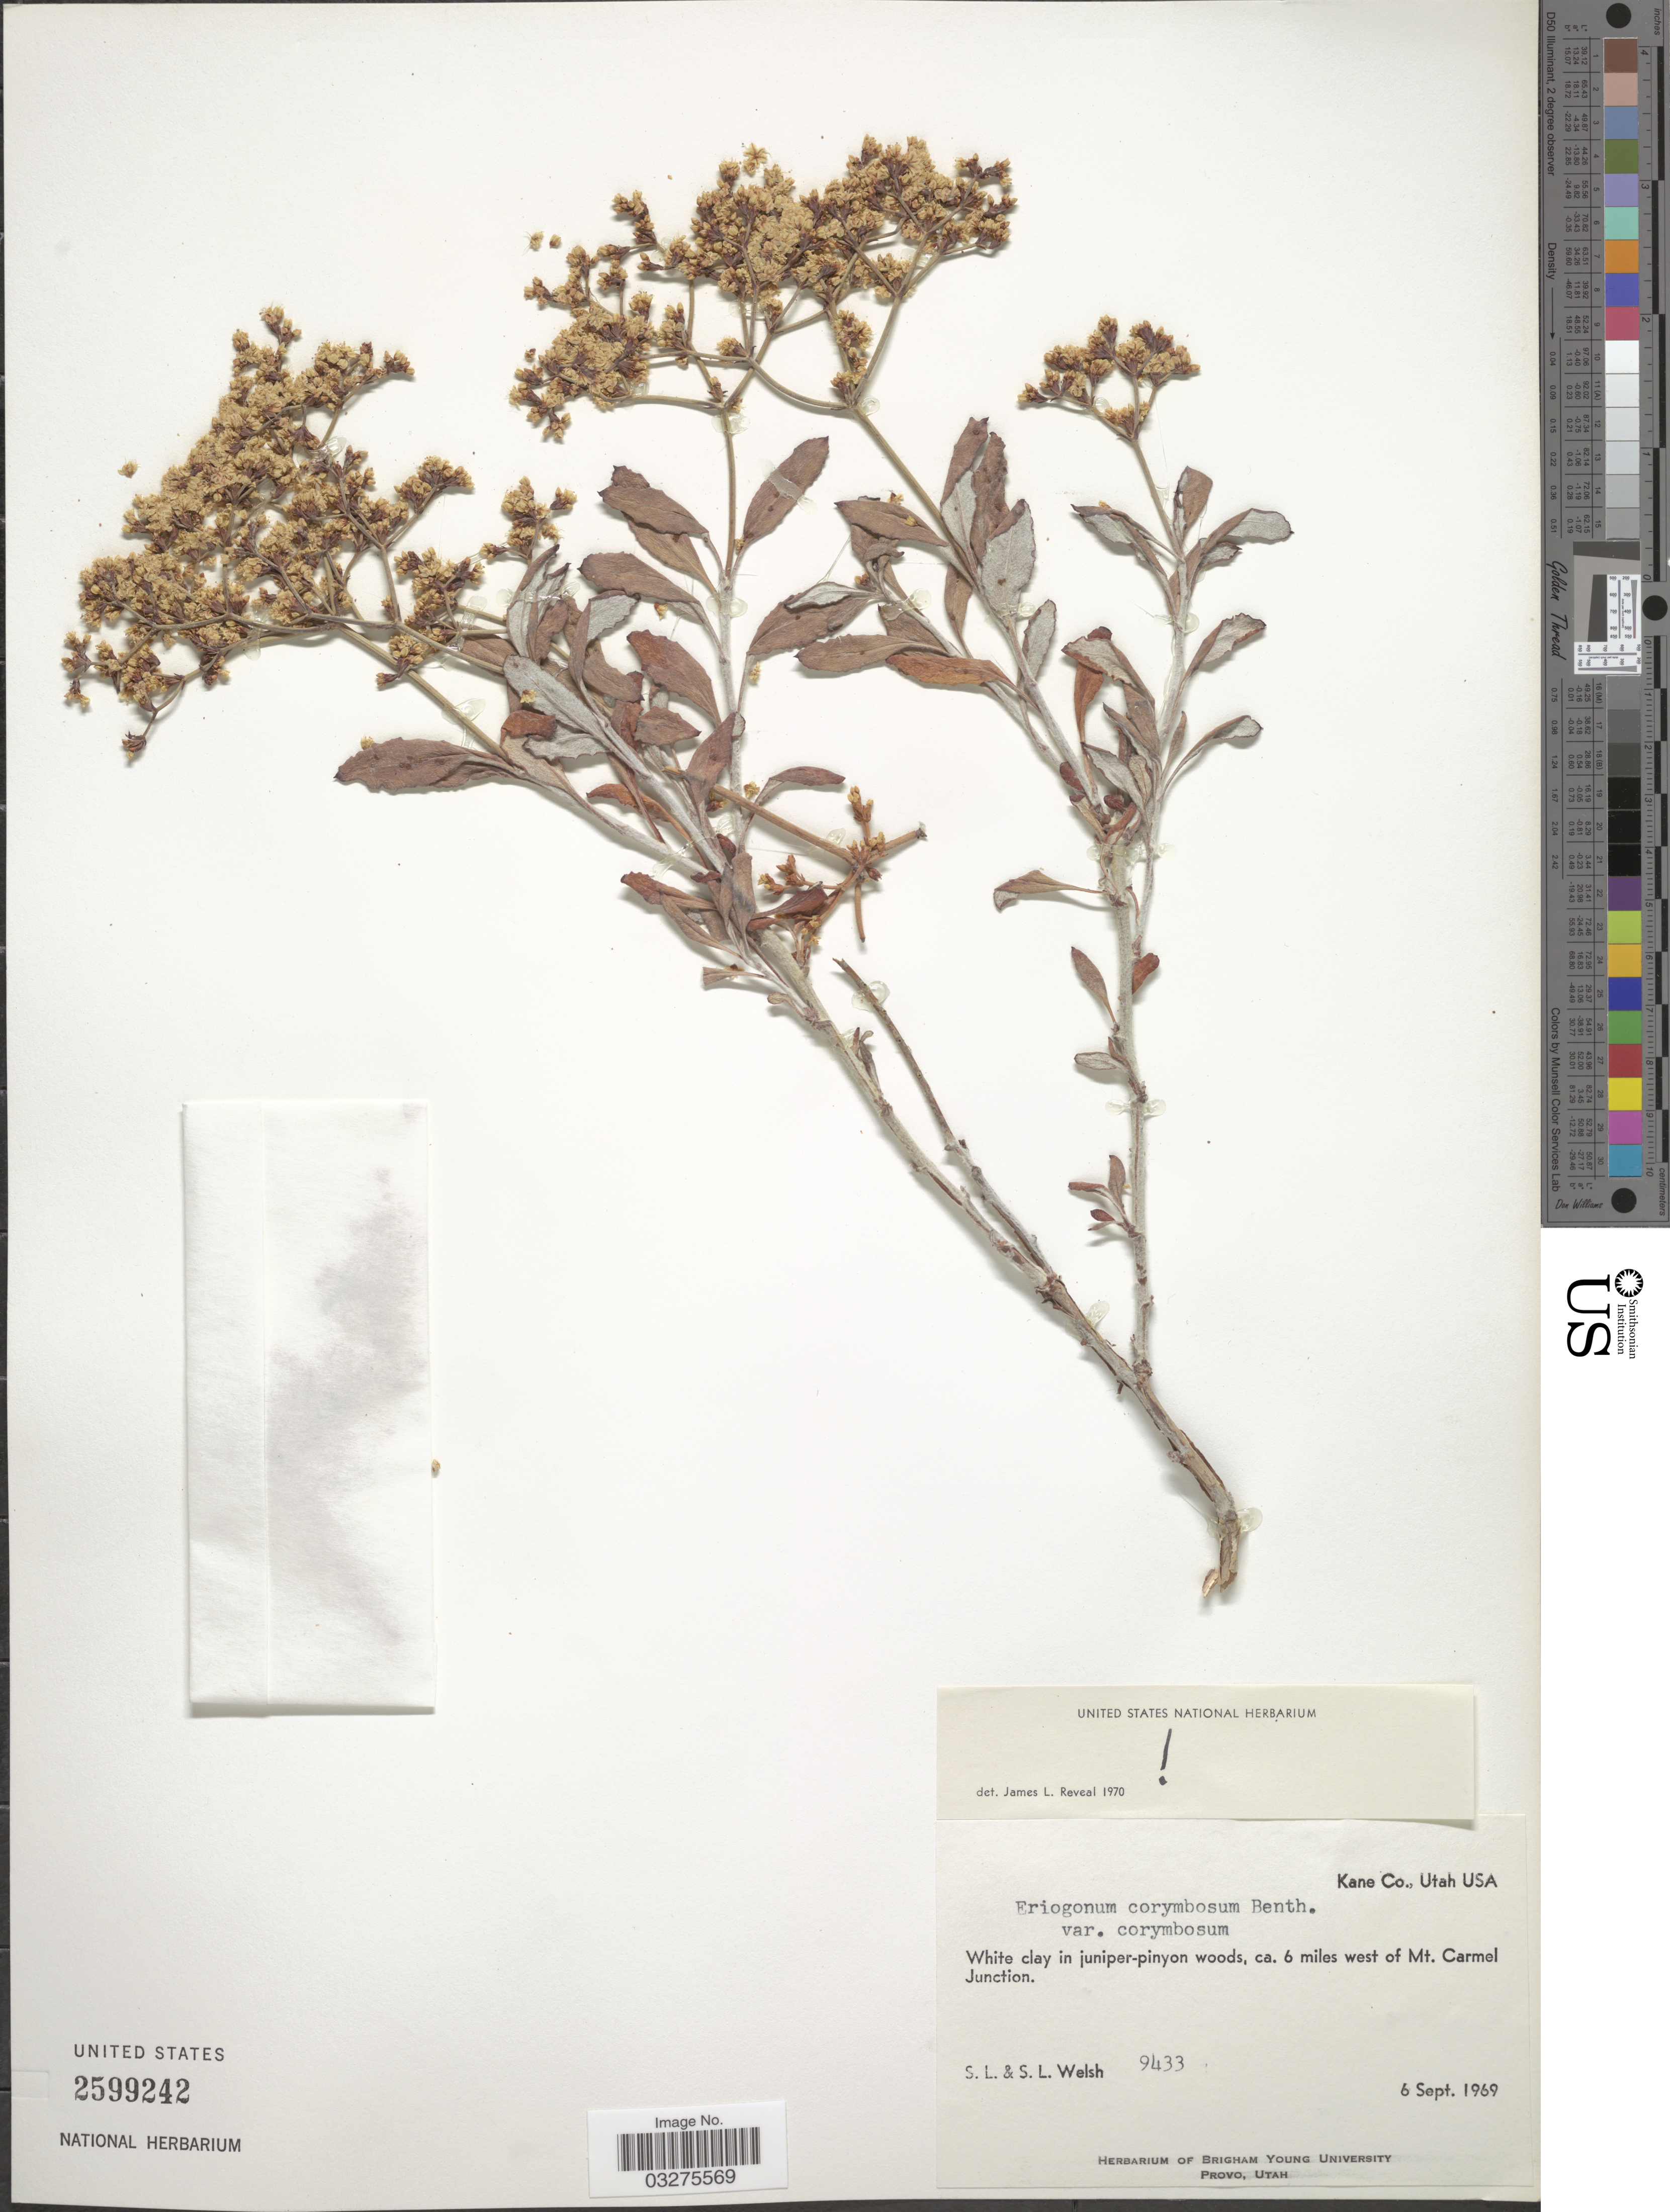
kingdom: Plantae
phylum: Tracheophyta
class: Magnoliopsida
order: Caryophyllales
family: Polygonaceae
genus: Eriogonum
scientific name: Eriogonum corymbosum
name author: Benth.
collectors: S. Welsh & S. Welsh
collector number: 9433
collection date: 1969-09-06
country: United States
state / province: Utah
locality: Ca. 6 miles west of Mt. Carmel Junction. Kane Co.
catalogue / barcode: US 2599242